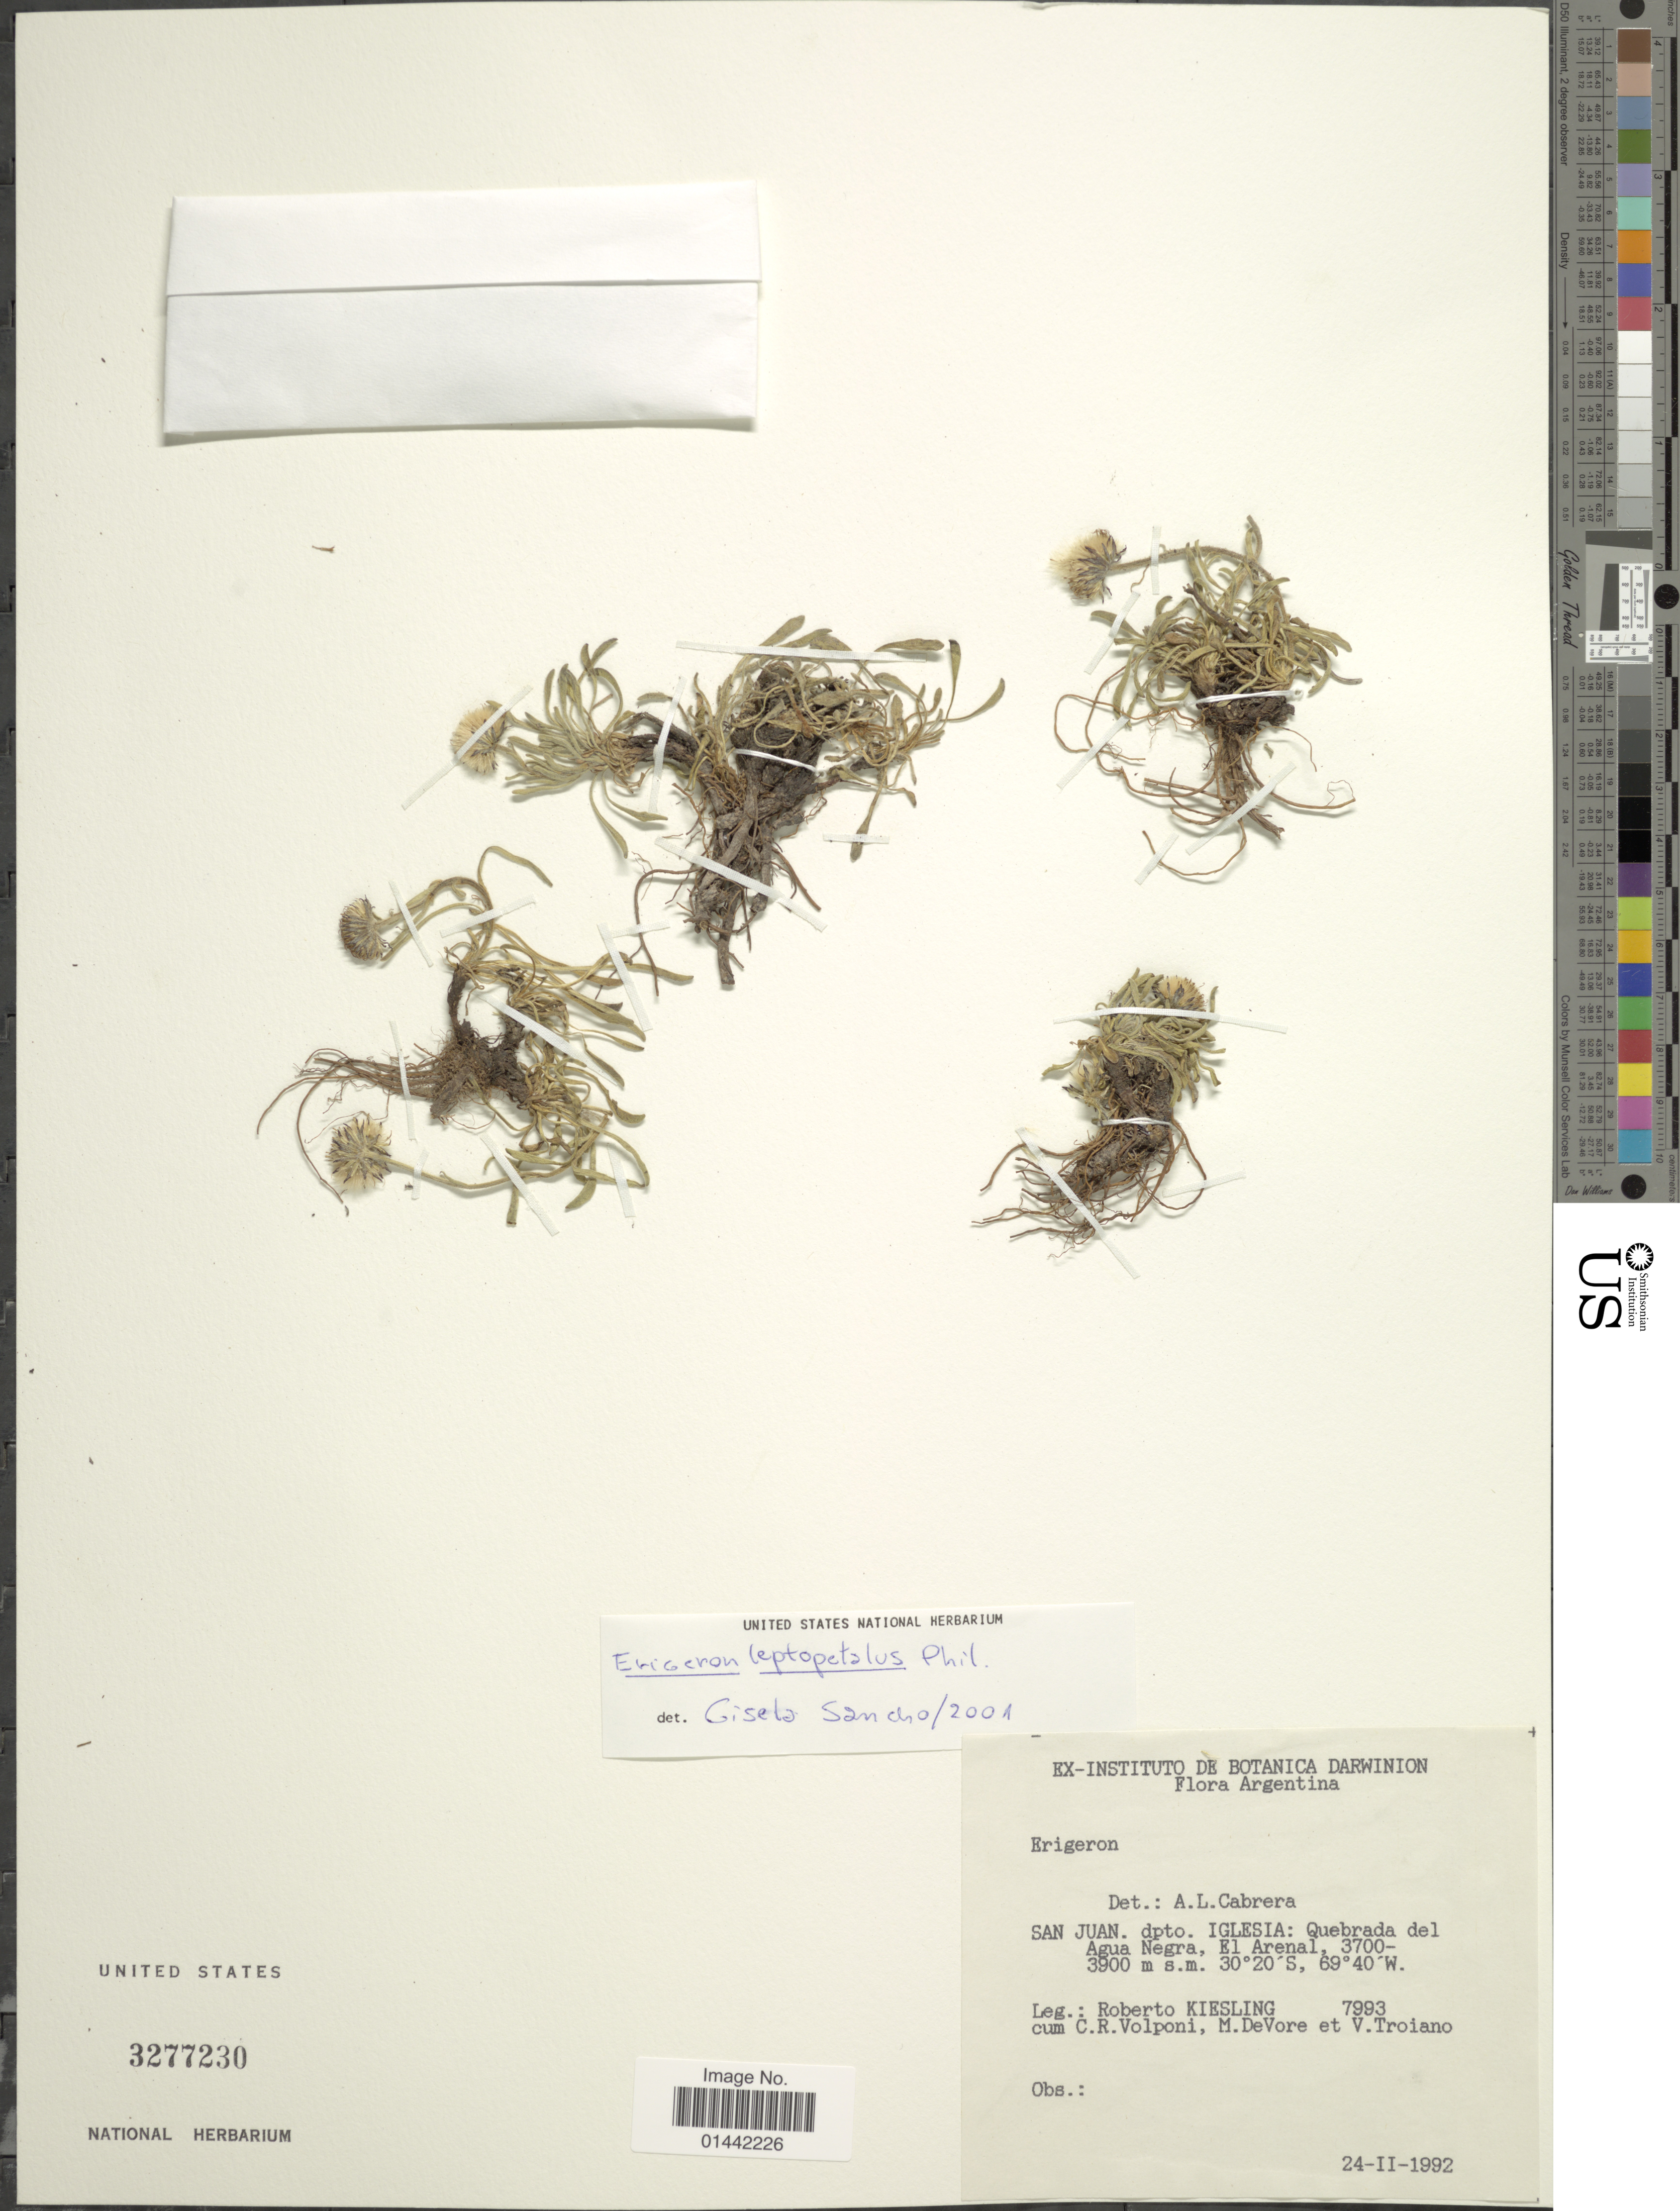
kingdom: Plantae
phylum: Tracheophyta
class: Magnoliopsida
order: Asterales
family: Asteraceae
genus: Erigeron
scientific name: Erigeron leptopetalus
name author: Phil.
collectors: R. Kiesling, C. Volponi, M. DeVore & V. Troiano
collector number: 7993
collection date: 1992-02-24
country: Argentina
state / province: San Juan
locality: Dpto. Iglesia: quebrada del Agua Negra, el Arenal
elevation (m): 3900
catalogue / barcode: US 3277230